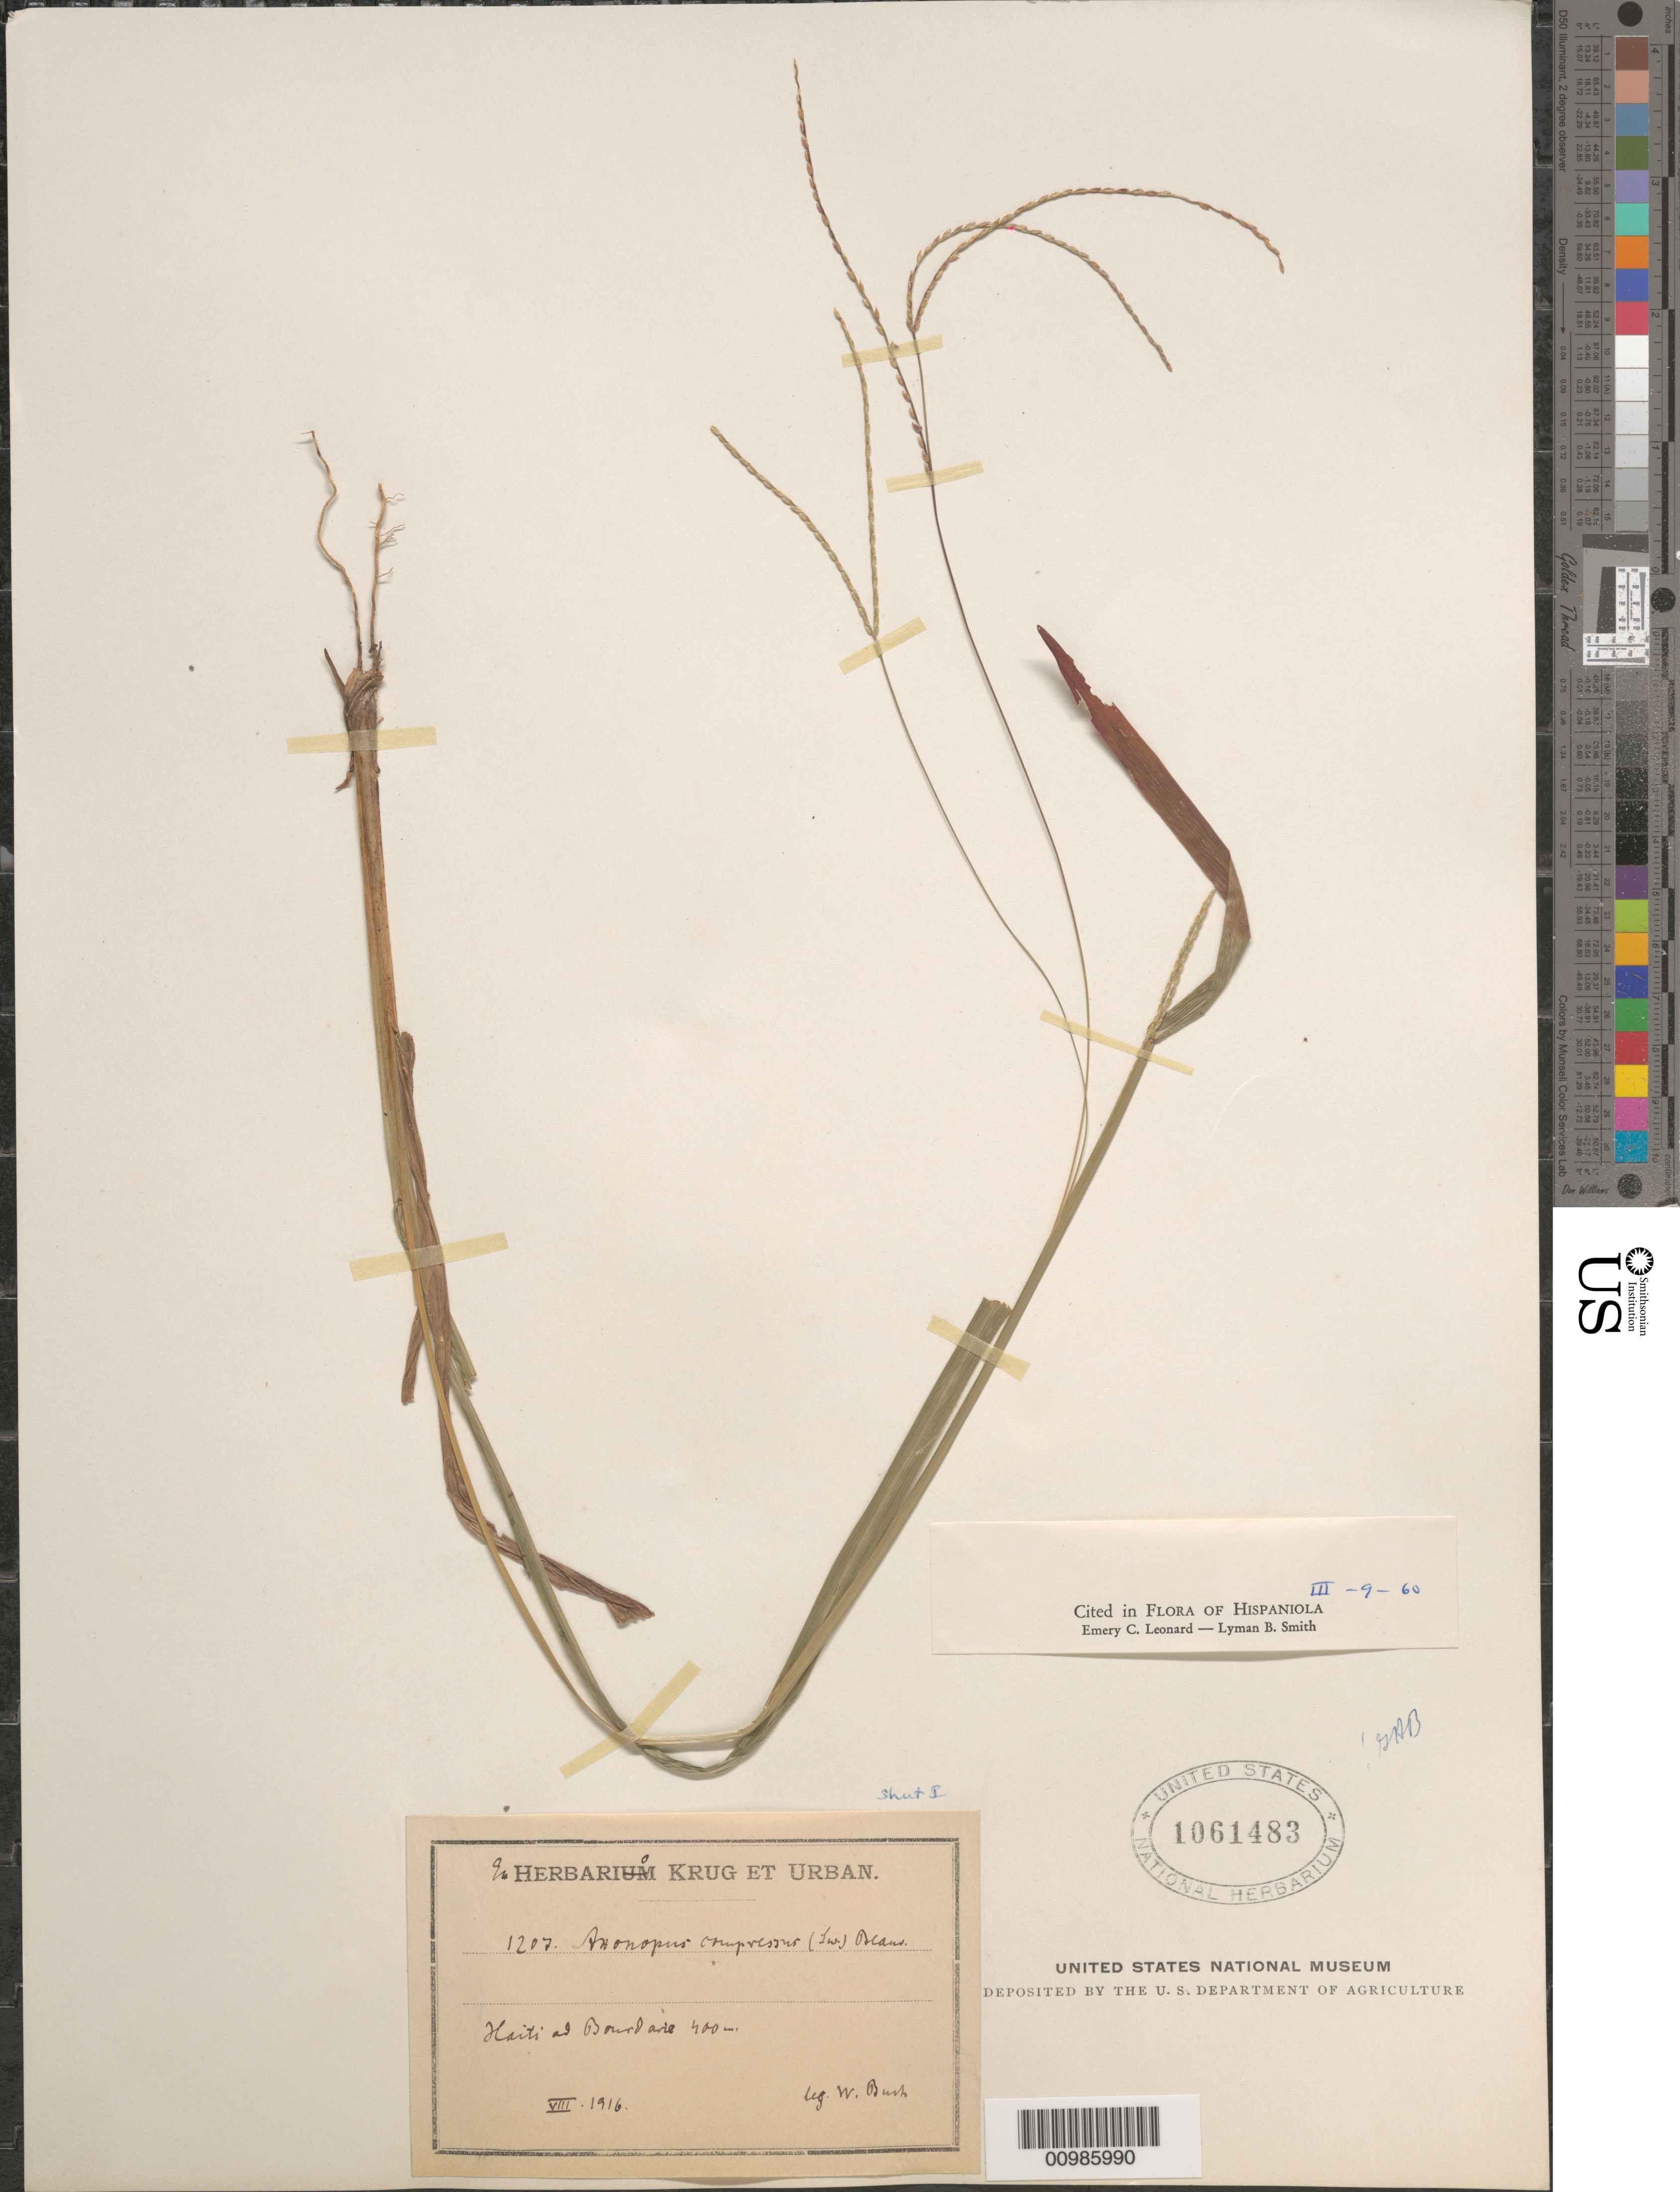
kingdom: Plantae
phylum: Tracheophyta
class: Liliopsida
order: Poales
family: Poaceae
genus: Axonopus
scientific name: Axonopus compressus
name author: (Sw.) P. Beauv.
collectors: W. Bush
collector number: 1207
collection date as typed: Aug 1916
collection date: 1916-08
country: Haiti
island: Hispaniola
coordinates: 0 N, 0 E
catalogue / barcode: US 1061483